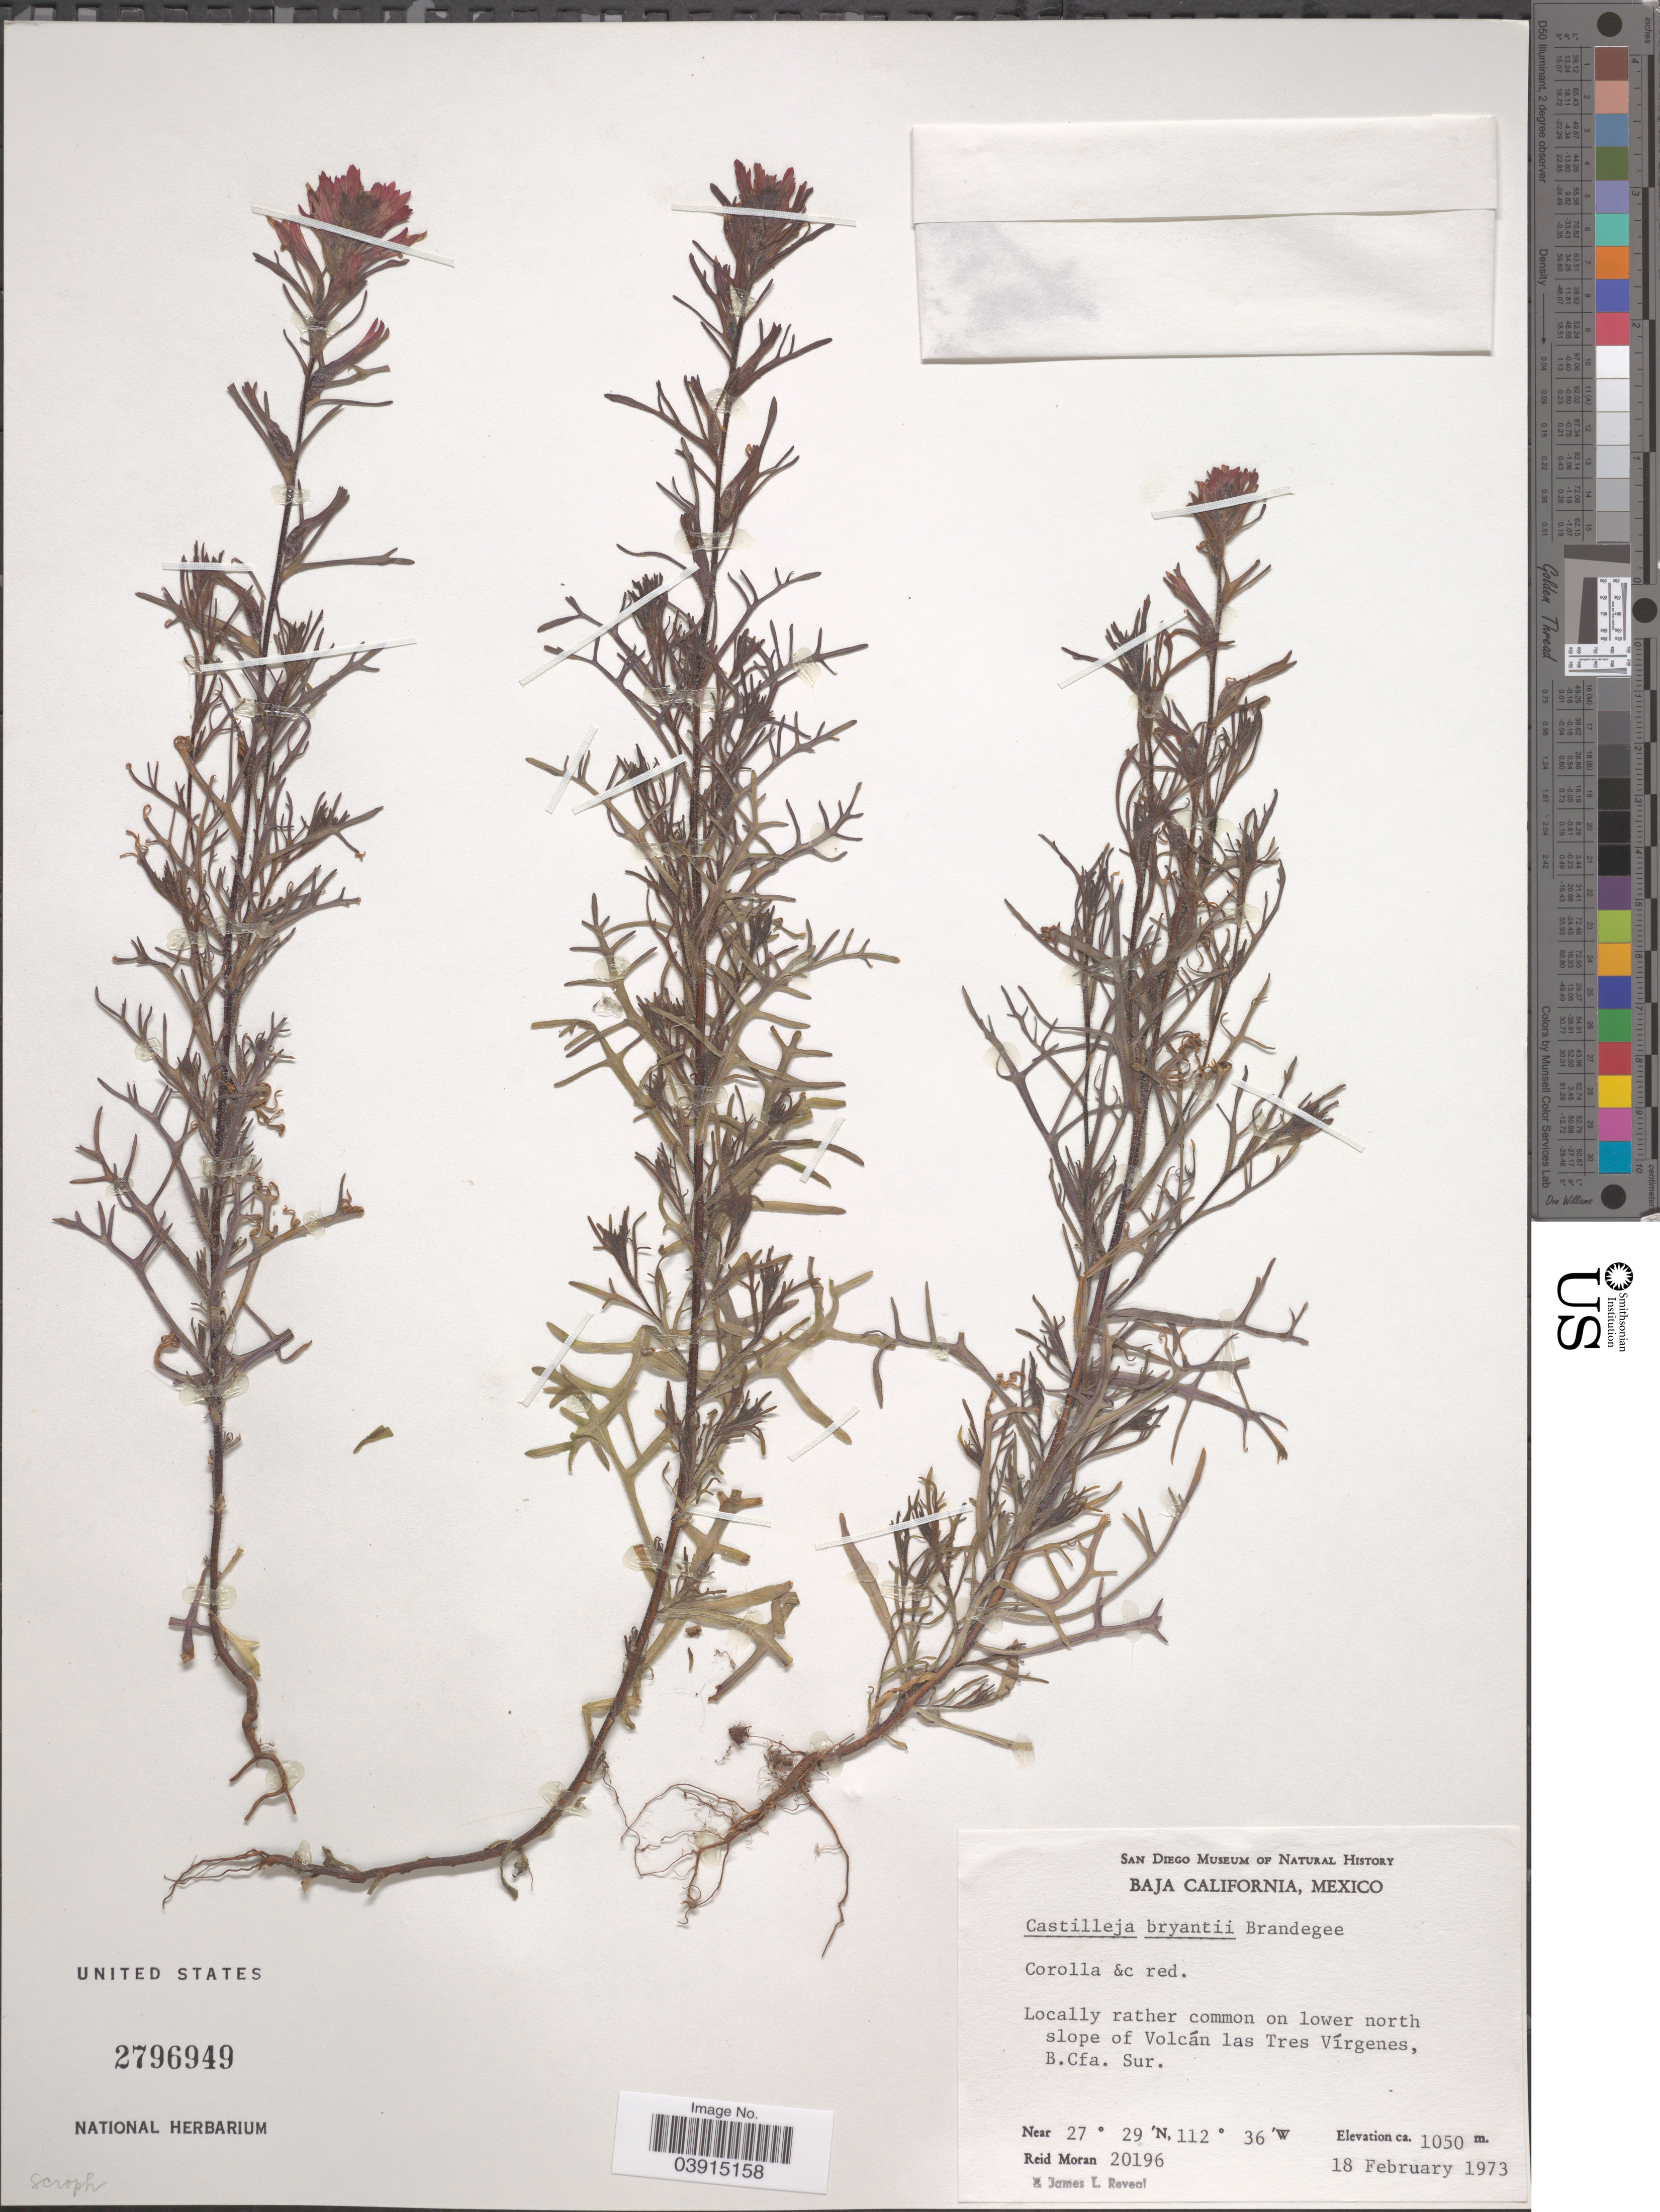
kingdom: Plantae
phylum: Tracheophyta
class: Magnoliopsida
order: Lamiales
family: Orobanchaceae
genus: Castilleja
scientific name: Castilleja bryantii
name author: Brandegee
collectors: R. Moran & J. L. Reveal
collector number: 20196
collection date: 1973-02-18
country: Mexico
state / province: Baja California Sur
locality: Locally rather common on lower north slope of Volcán las Tres Vírgenes, B.Cfa. Sur.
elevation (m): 1050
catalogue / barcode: US 2796949